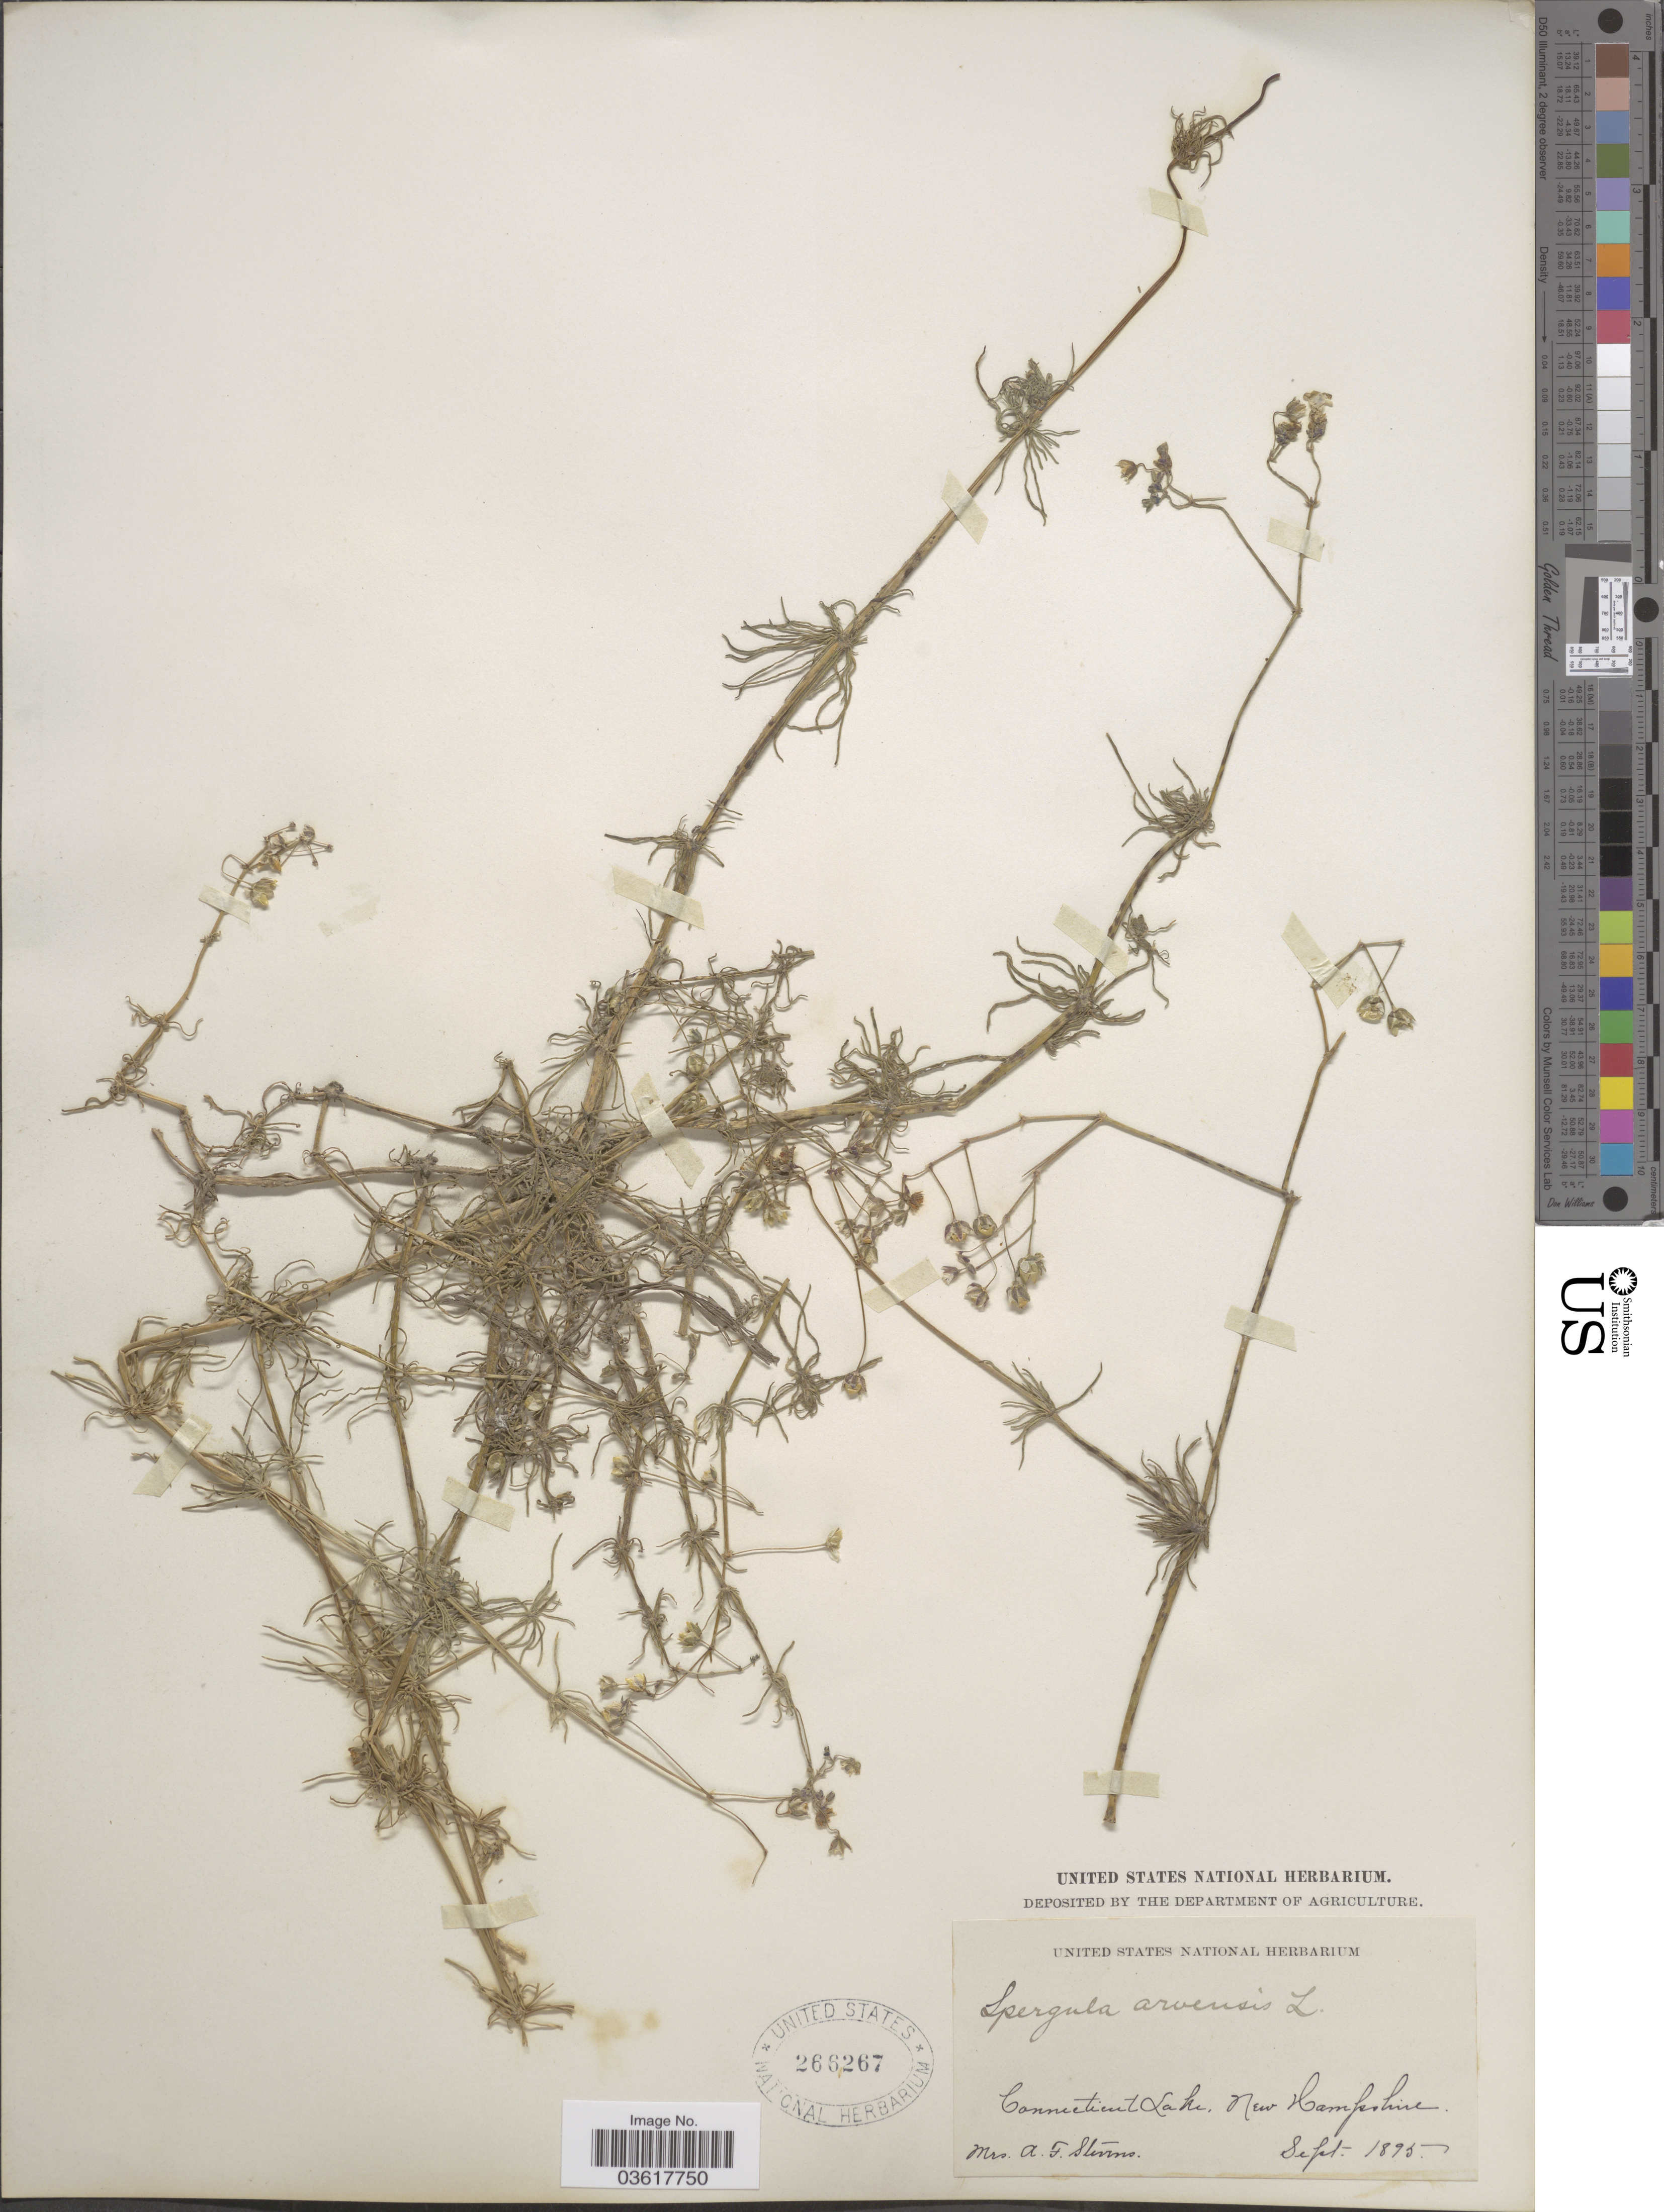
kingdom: Plantae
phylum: Tracheophyta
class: Magnoliopsida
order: Caryophyllales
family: Caryophyllaceae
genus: Spergula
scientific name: Spergula arvensis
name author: L.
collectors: A. F. Stevens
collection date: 1895-09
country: United States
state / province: New Hampshire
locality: Connecticut Lake.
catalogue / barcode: US 266267